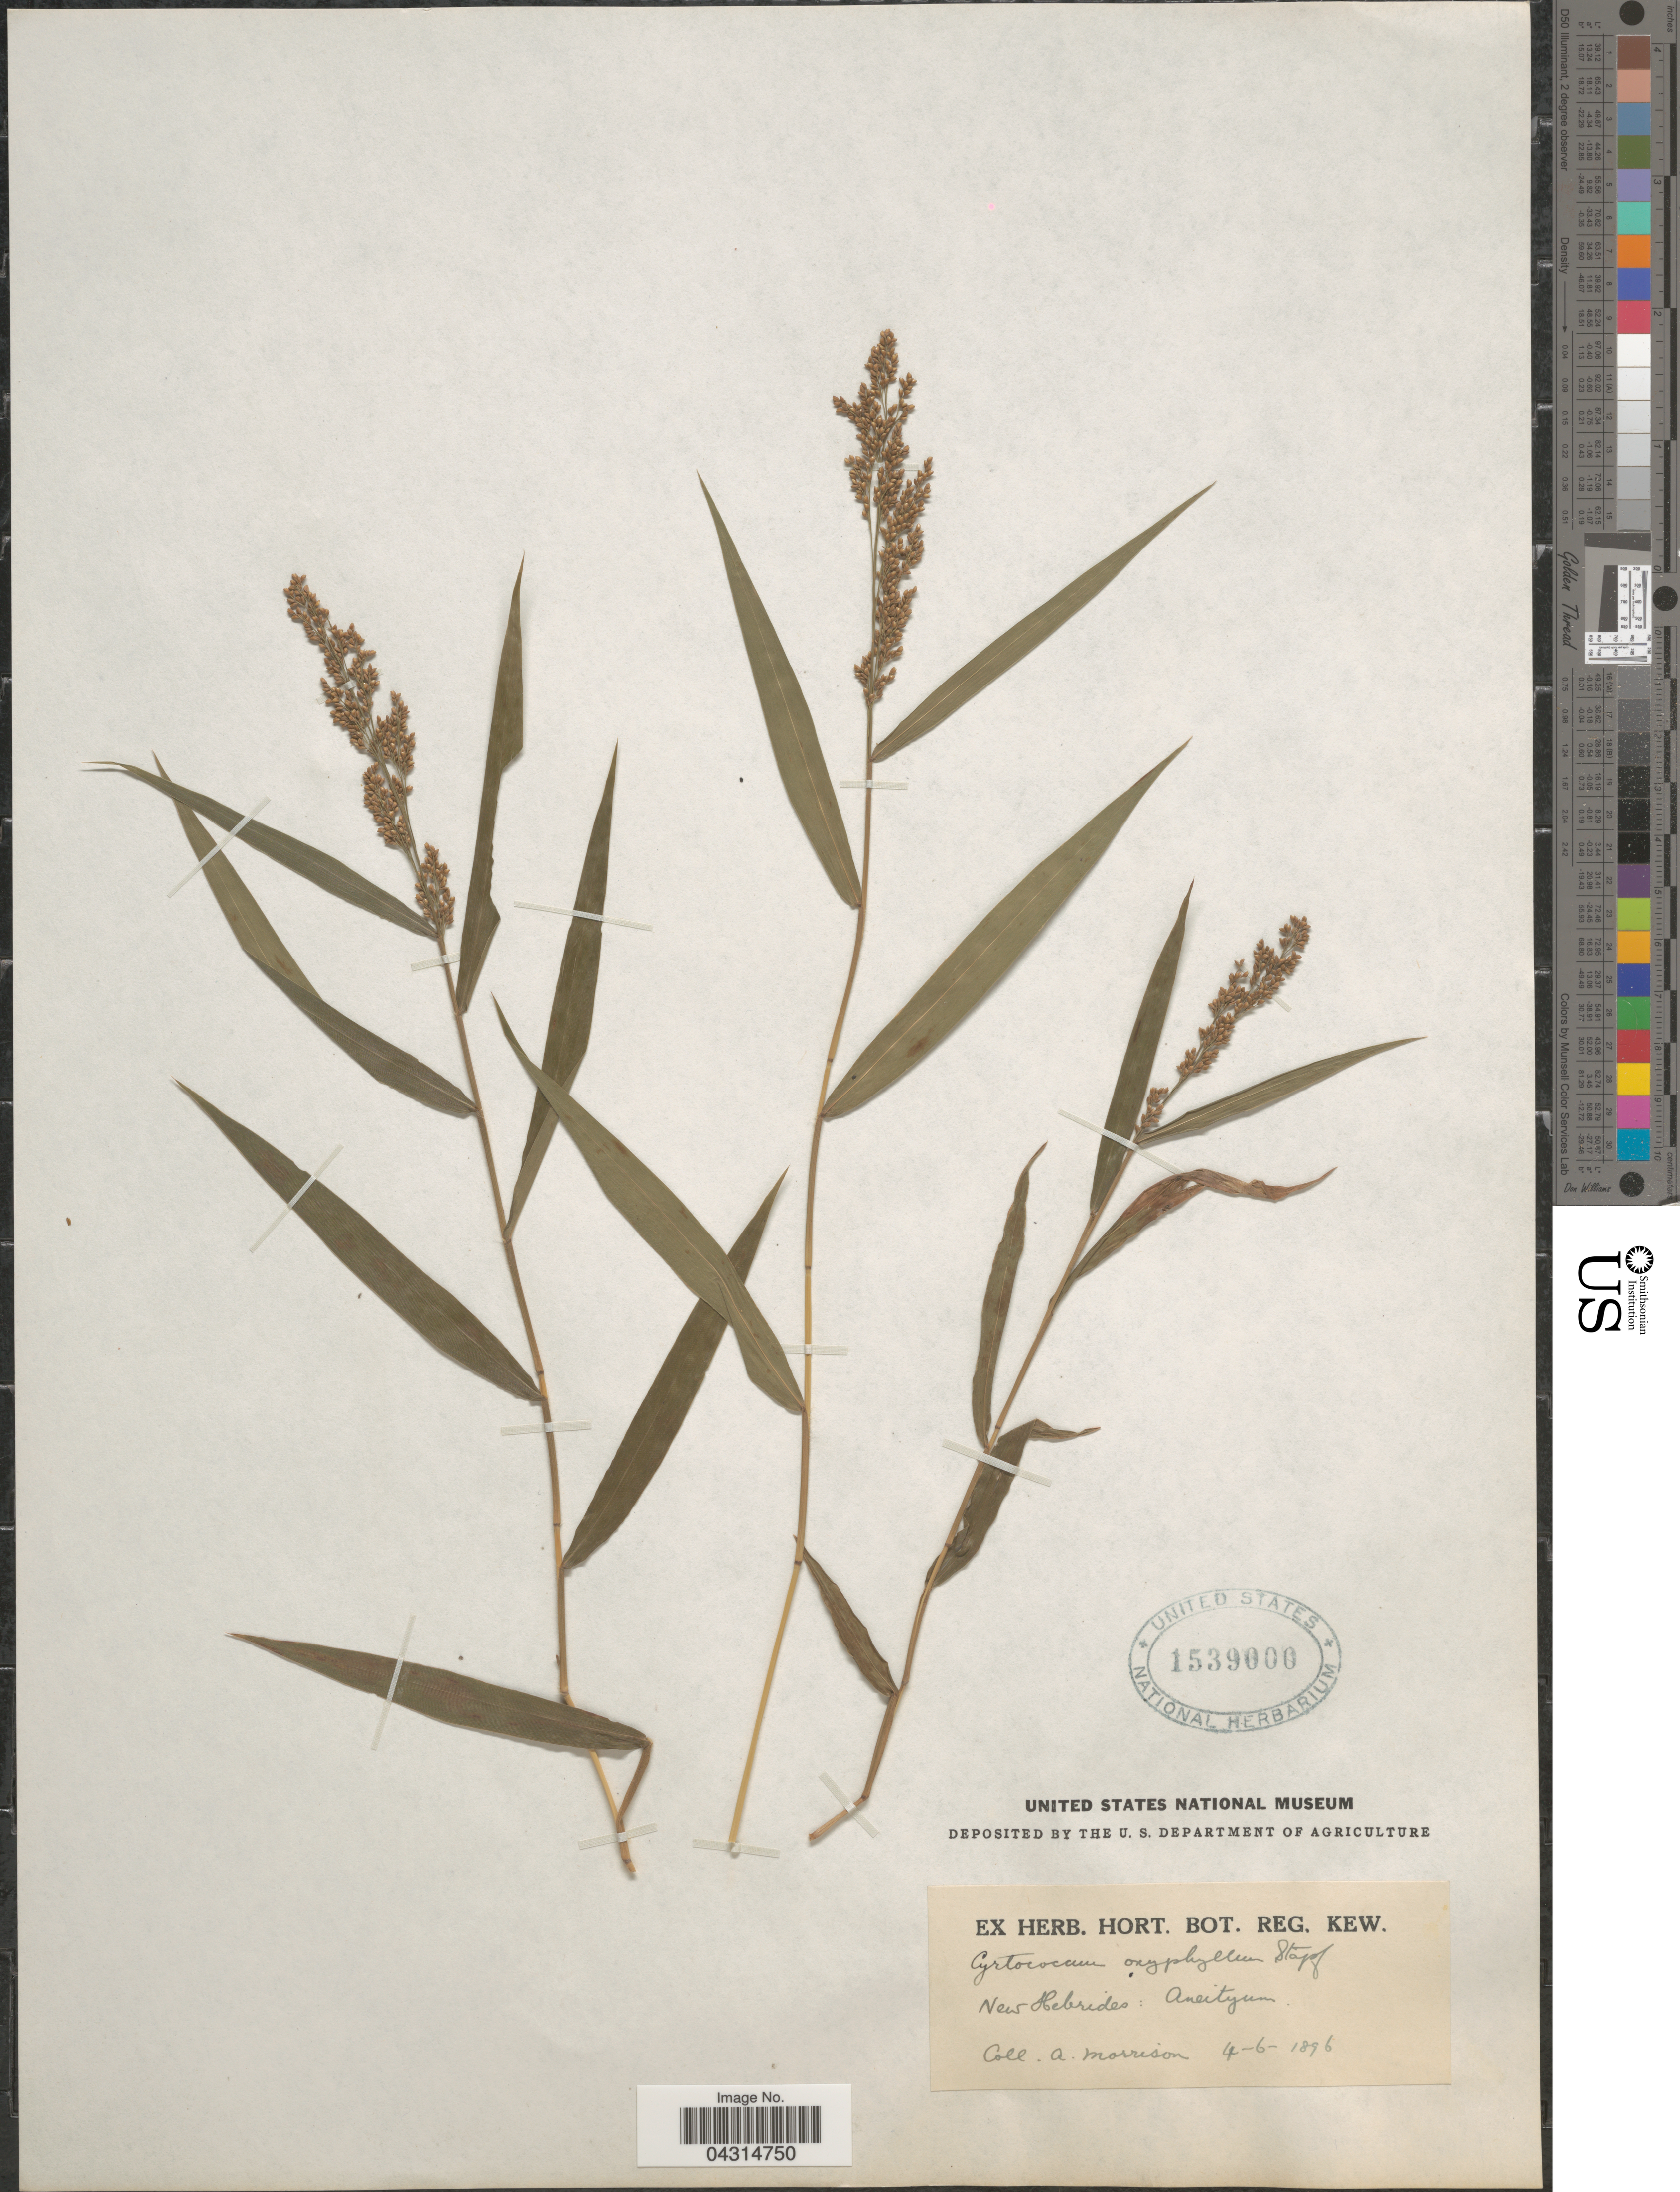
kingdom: Plantae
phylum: Tracheophyta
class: Liliopsida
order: Poales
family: Poaceae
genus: Cyrtococcum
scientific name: Cyrtococcum oxyphyllum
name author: (Steud.) Stapf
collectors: A. Morrison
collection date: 1896-06-04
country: Vanuatu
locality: New Hebrides: Aneityum.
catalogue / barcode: US 1539000